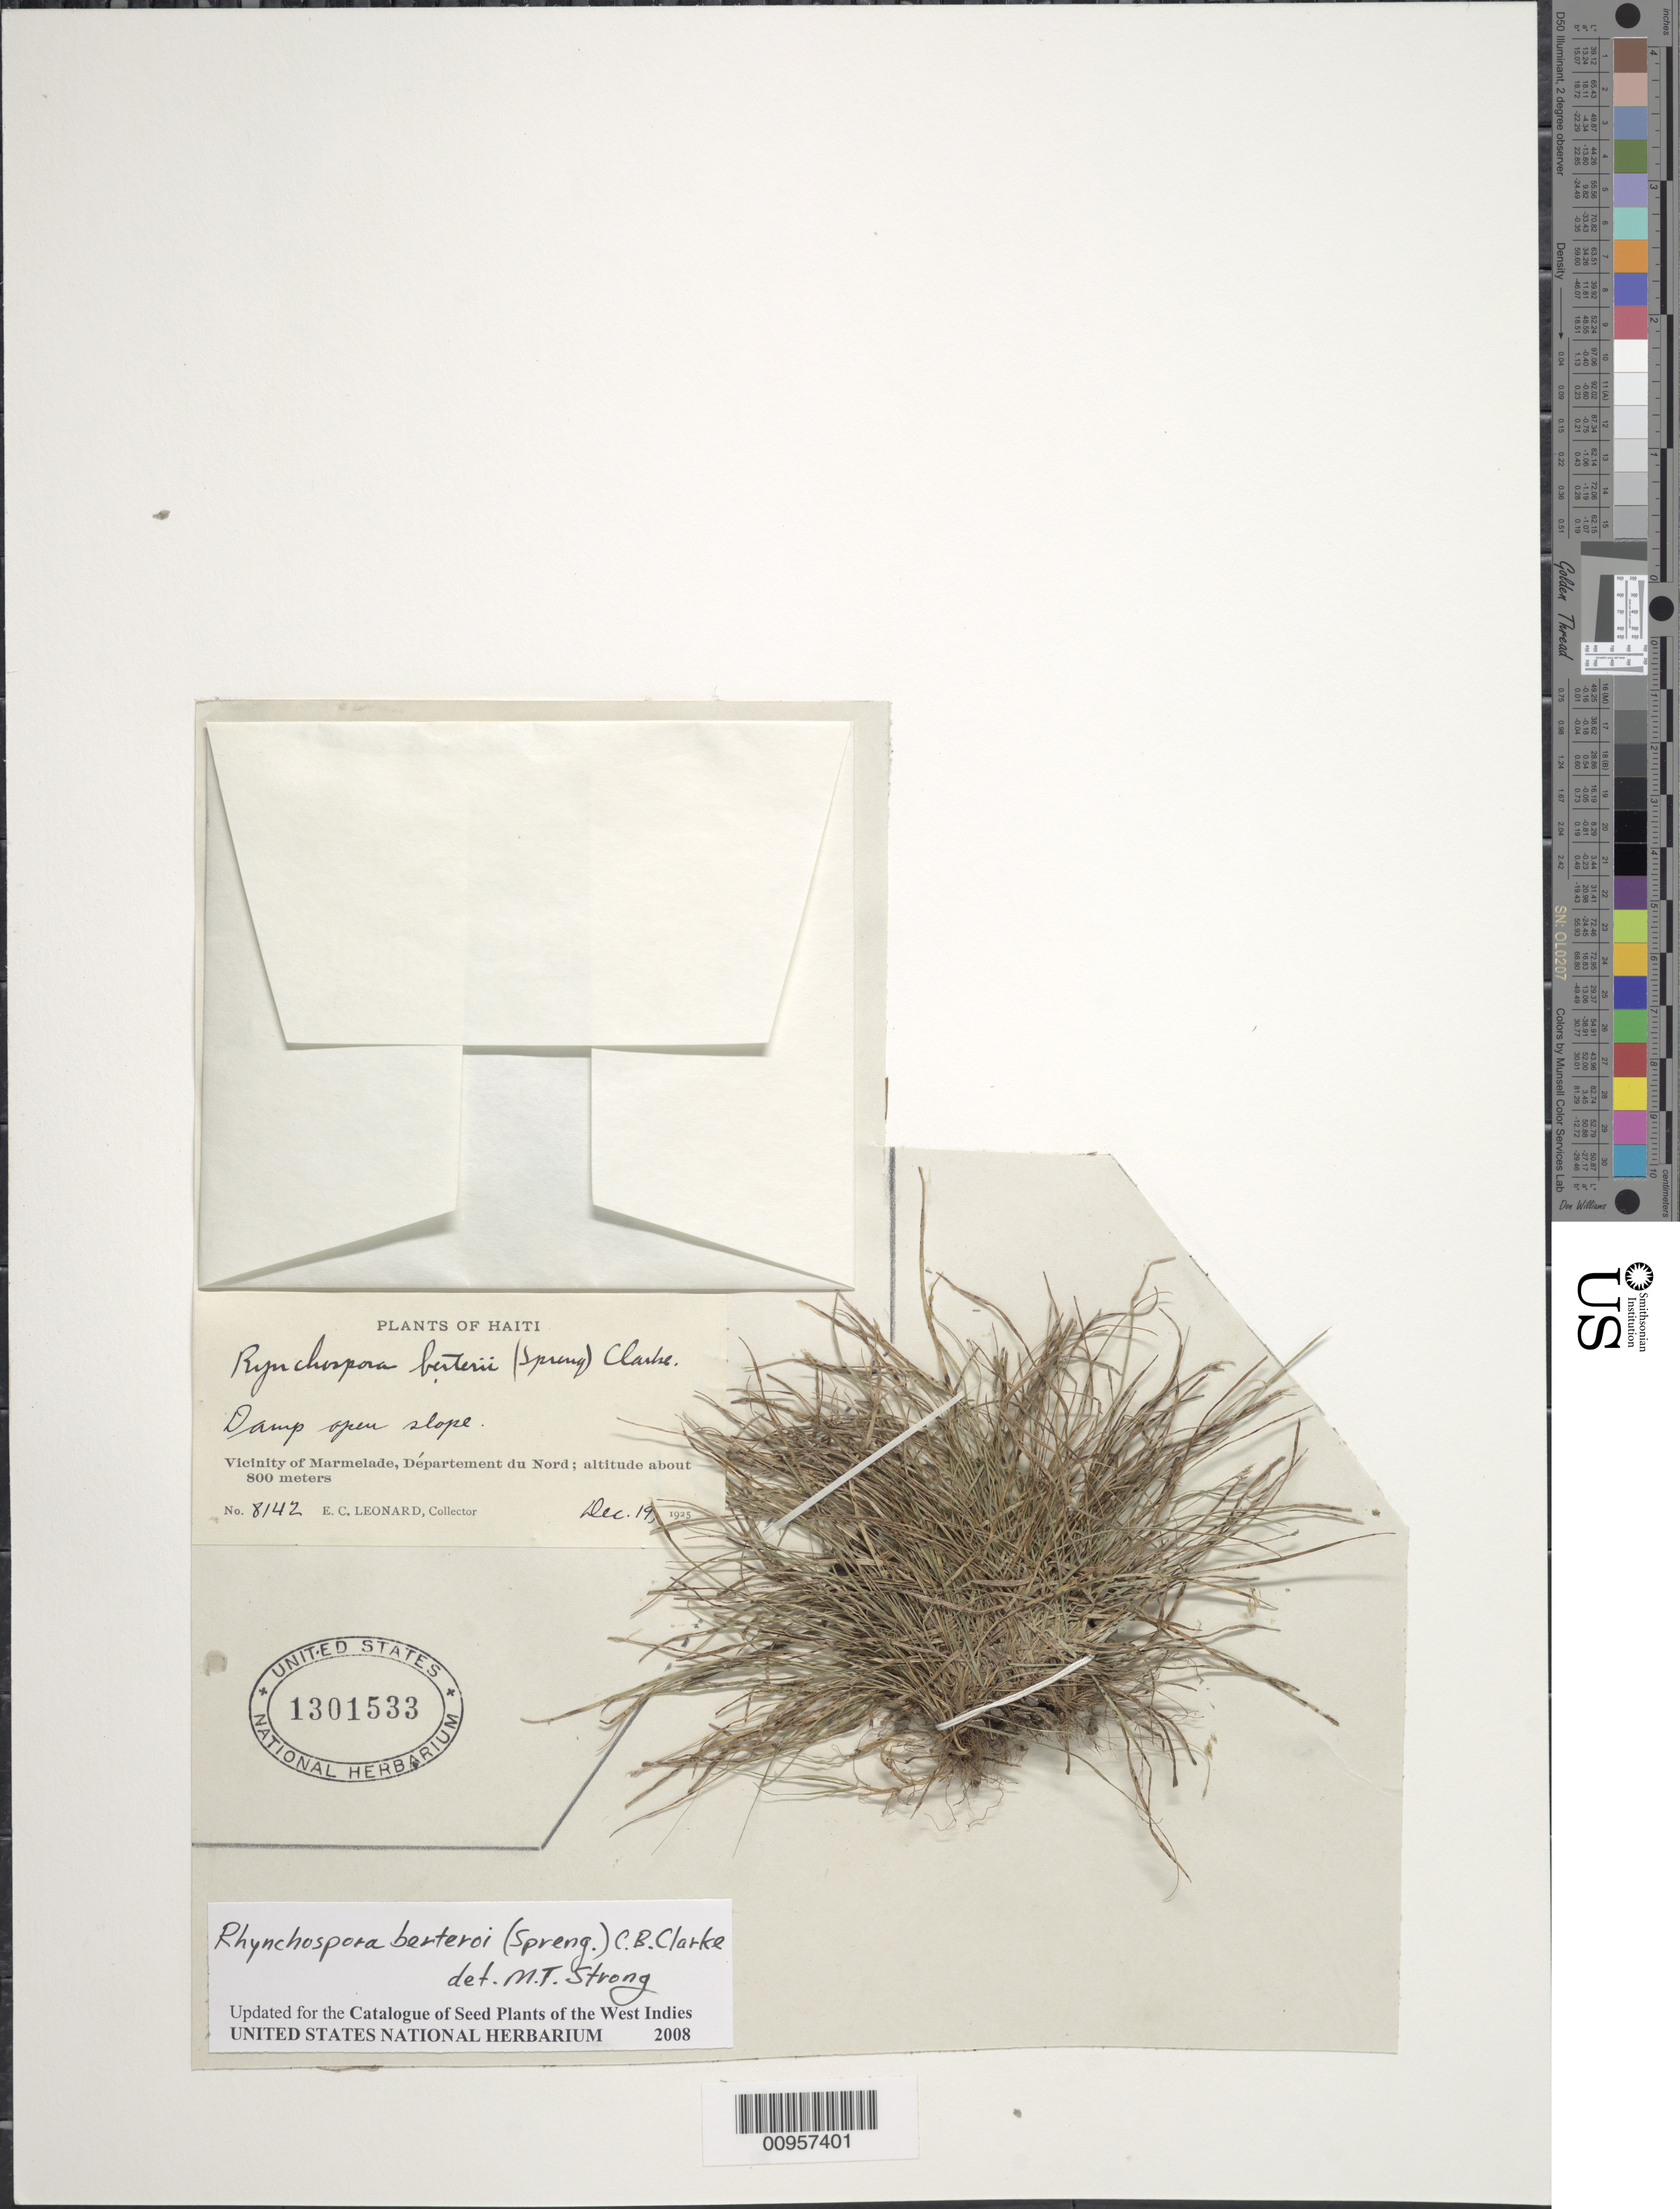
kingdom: Plantae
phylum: Tracheophyta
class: Liliopsida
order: Poales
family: Cyperaceae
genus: Rhynchospora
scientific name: Rhynchospora berteroi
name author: (Spreng.) C.B. Clarke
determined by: Strong, M. T., (US), Smithsonian Institution - National Museum of Natural History (UNITED STATES)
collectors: E. C. Leonard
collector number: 8142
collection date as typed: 19 Dec 1925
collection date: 1925-12-19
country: Haiti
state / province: Nord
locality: Vicinity of Marmelade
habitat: Damp open slope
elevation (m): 800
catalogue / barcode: US 1301533